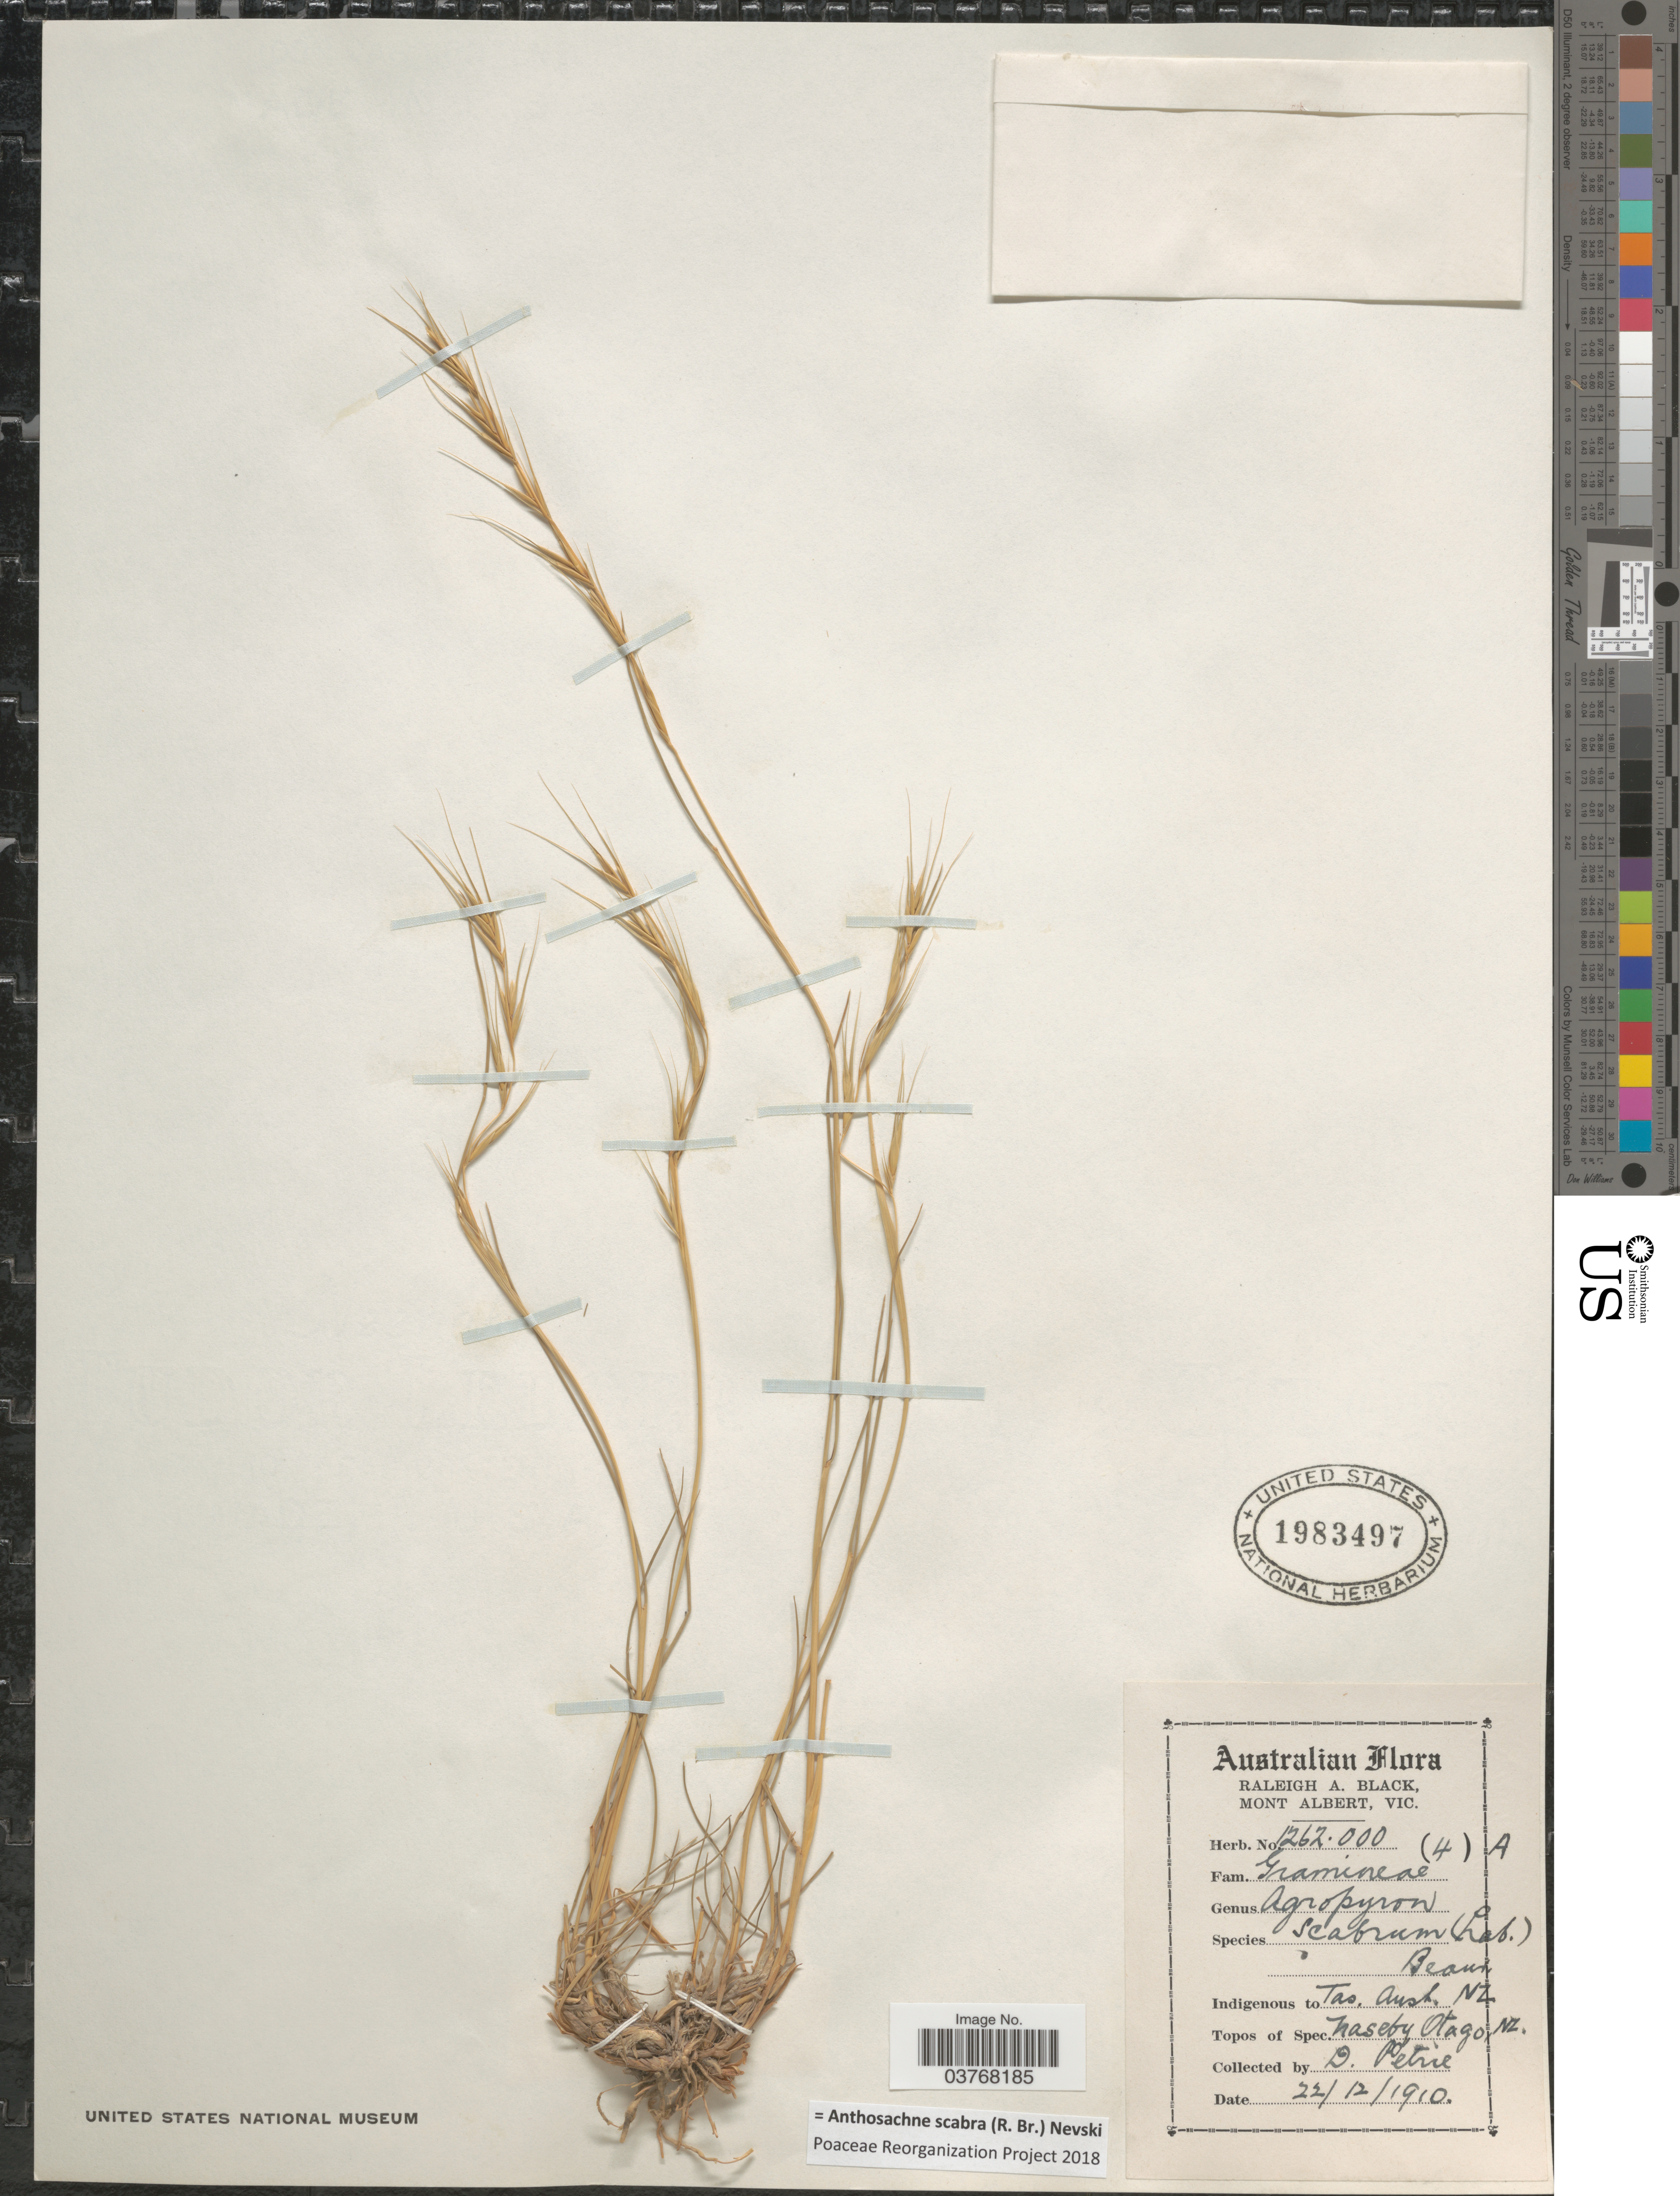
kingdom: Plantae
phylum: Tracheophyta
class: Liliopsida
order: Poales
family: Poaceae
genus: Anthosachne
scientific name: Anthosachne scabra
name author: (R. Br.) Nevski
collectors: D. Petrie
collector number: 1262.000(4)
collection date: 1910-12-22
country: New Zealand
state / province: Otago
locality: Naseby.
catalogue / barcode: US 1983497